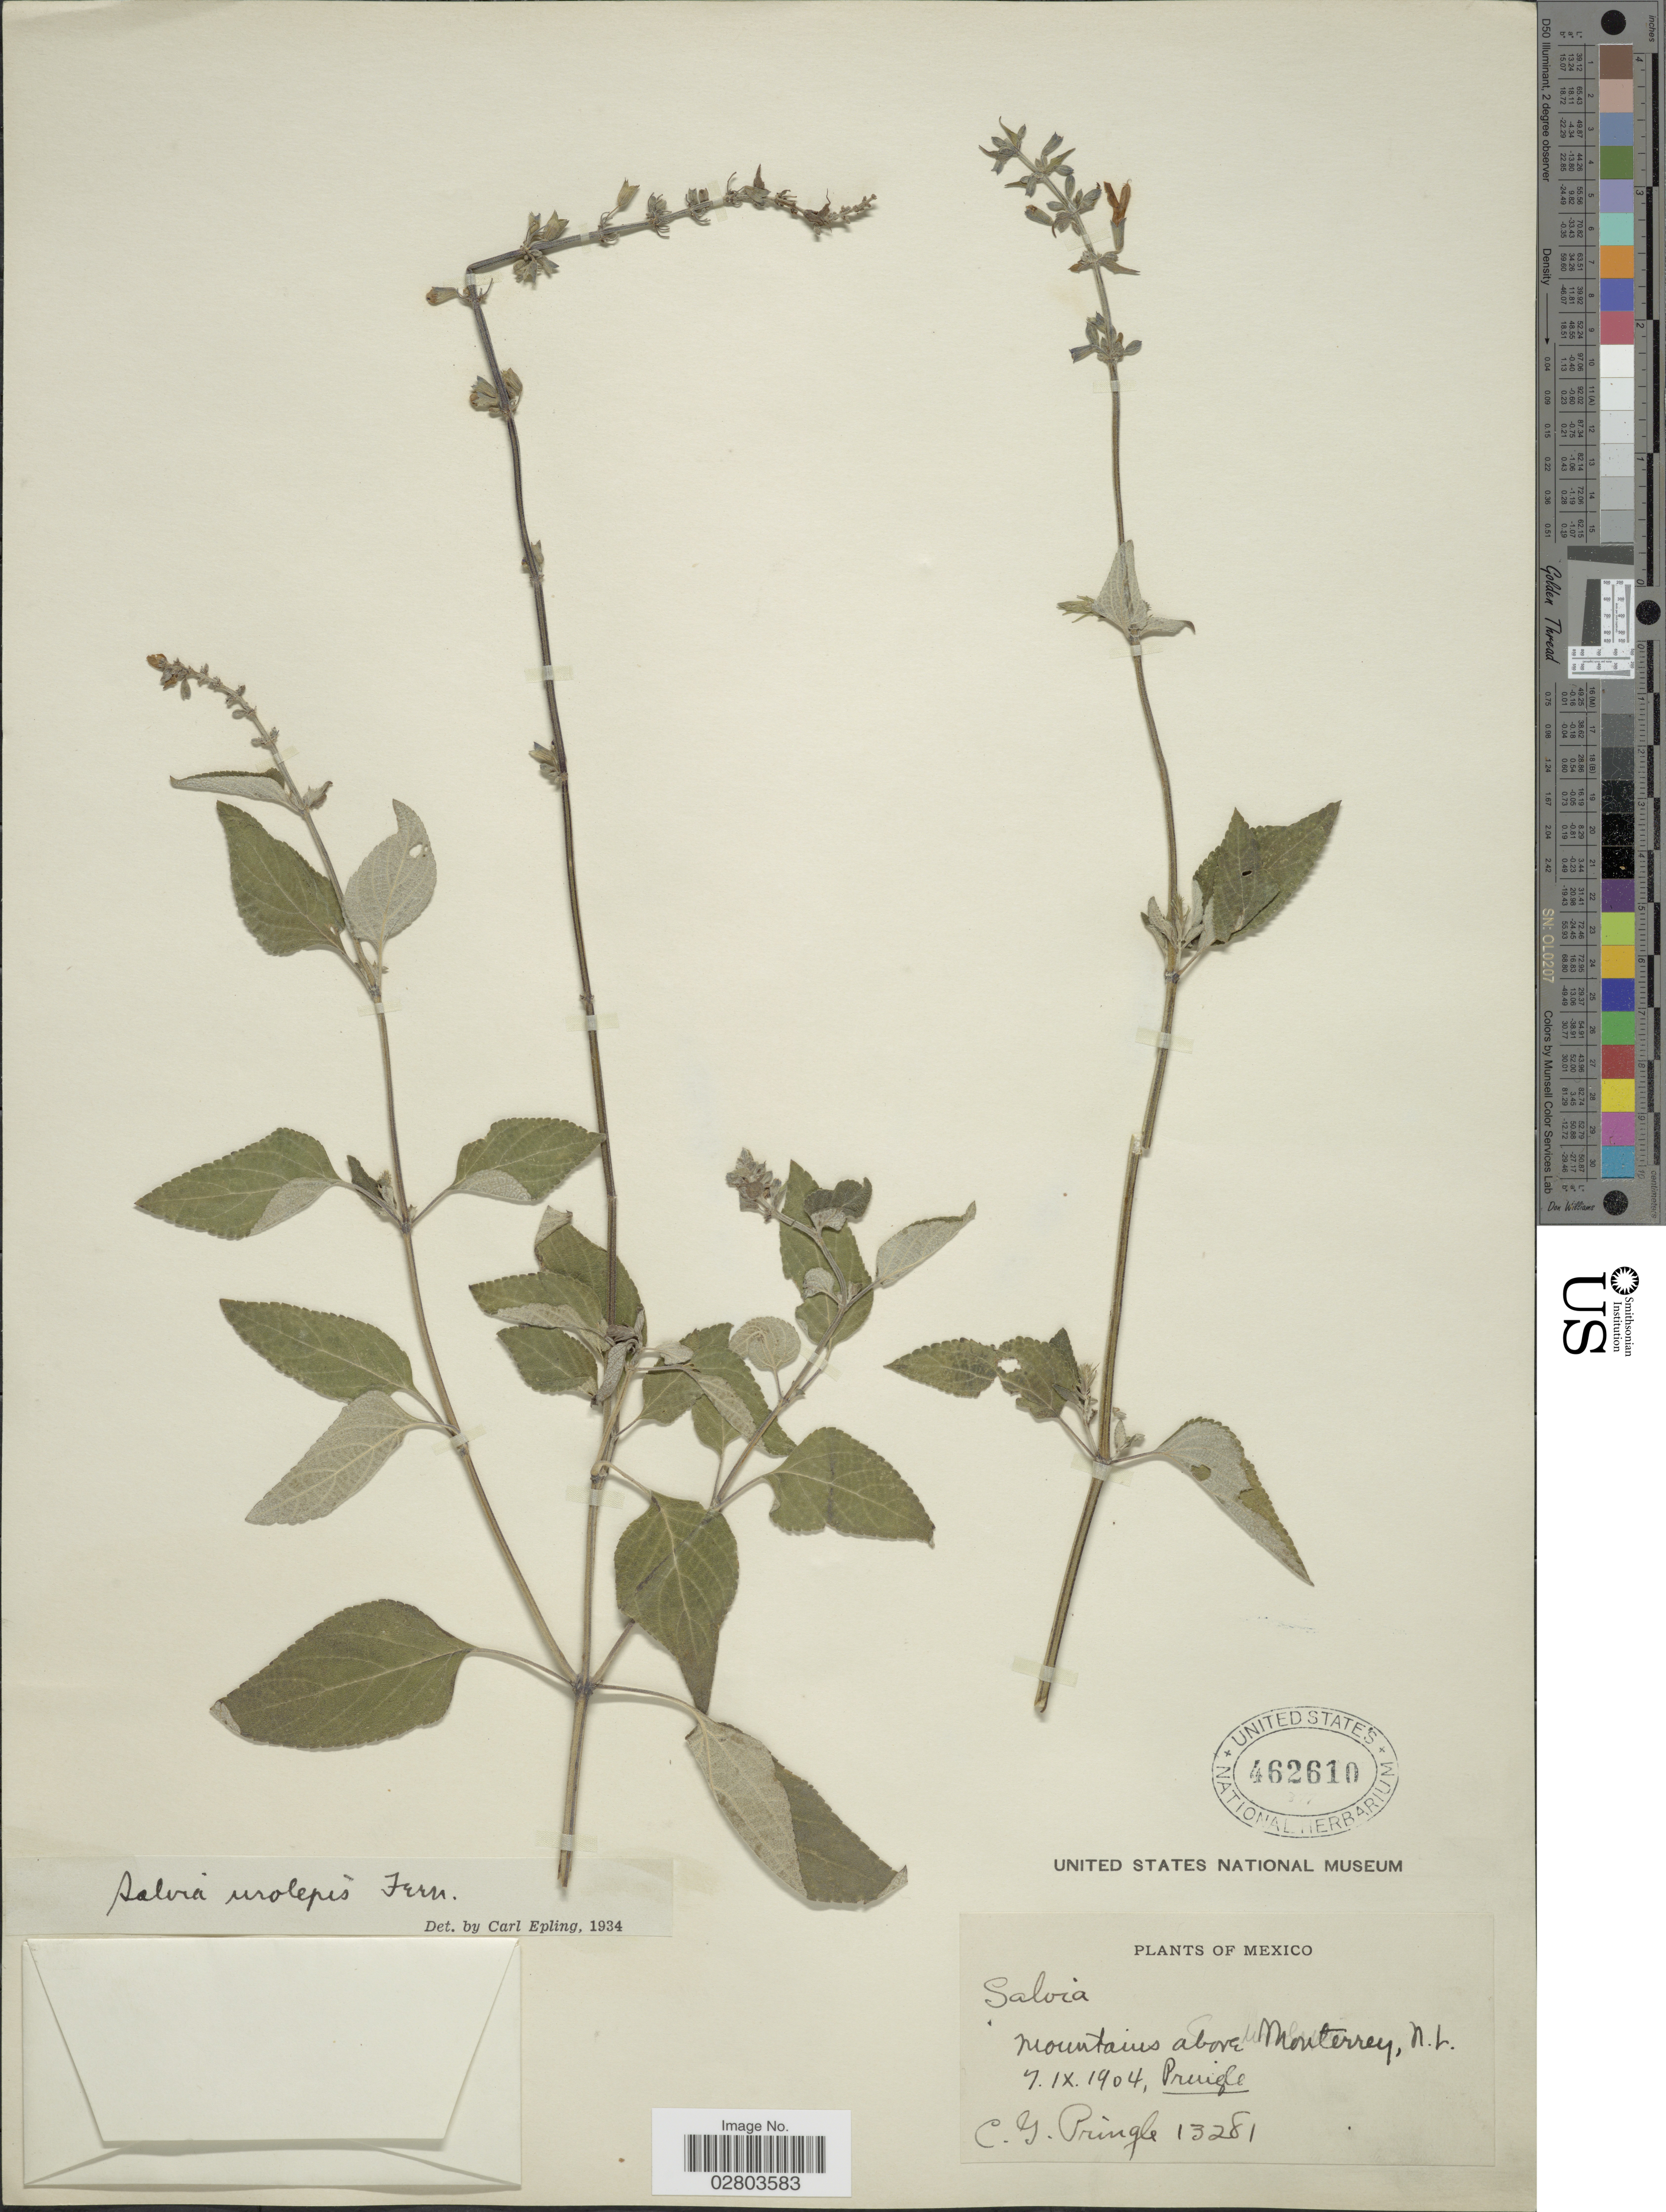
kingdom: Plantae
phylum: Tracheophyta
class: Magnoliopsida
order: Lamiales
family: Lamiaceae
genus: Salvia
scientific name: Salvia urolepis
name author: Fernald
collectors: C. G. Pringle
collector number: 13281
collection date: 1904-09-07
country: Mexico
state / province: Nuevo León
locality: Mountains above Monterrey.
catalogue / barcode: US 462610